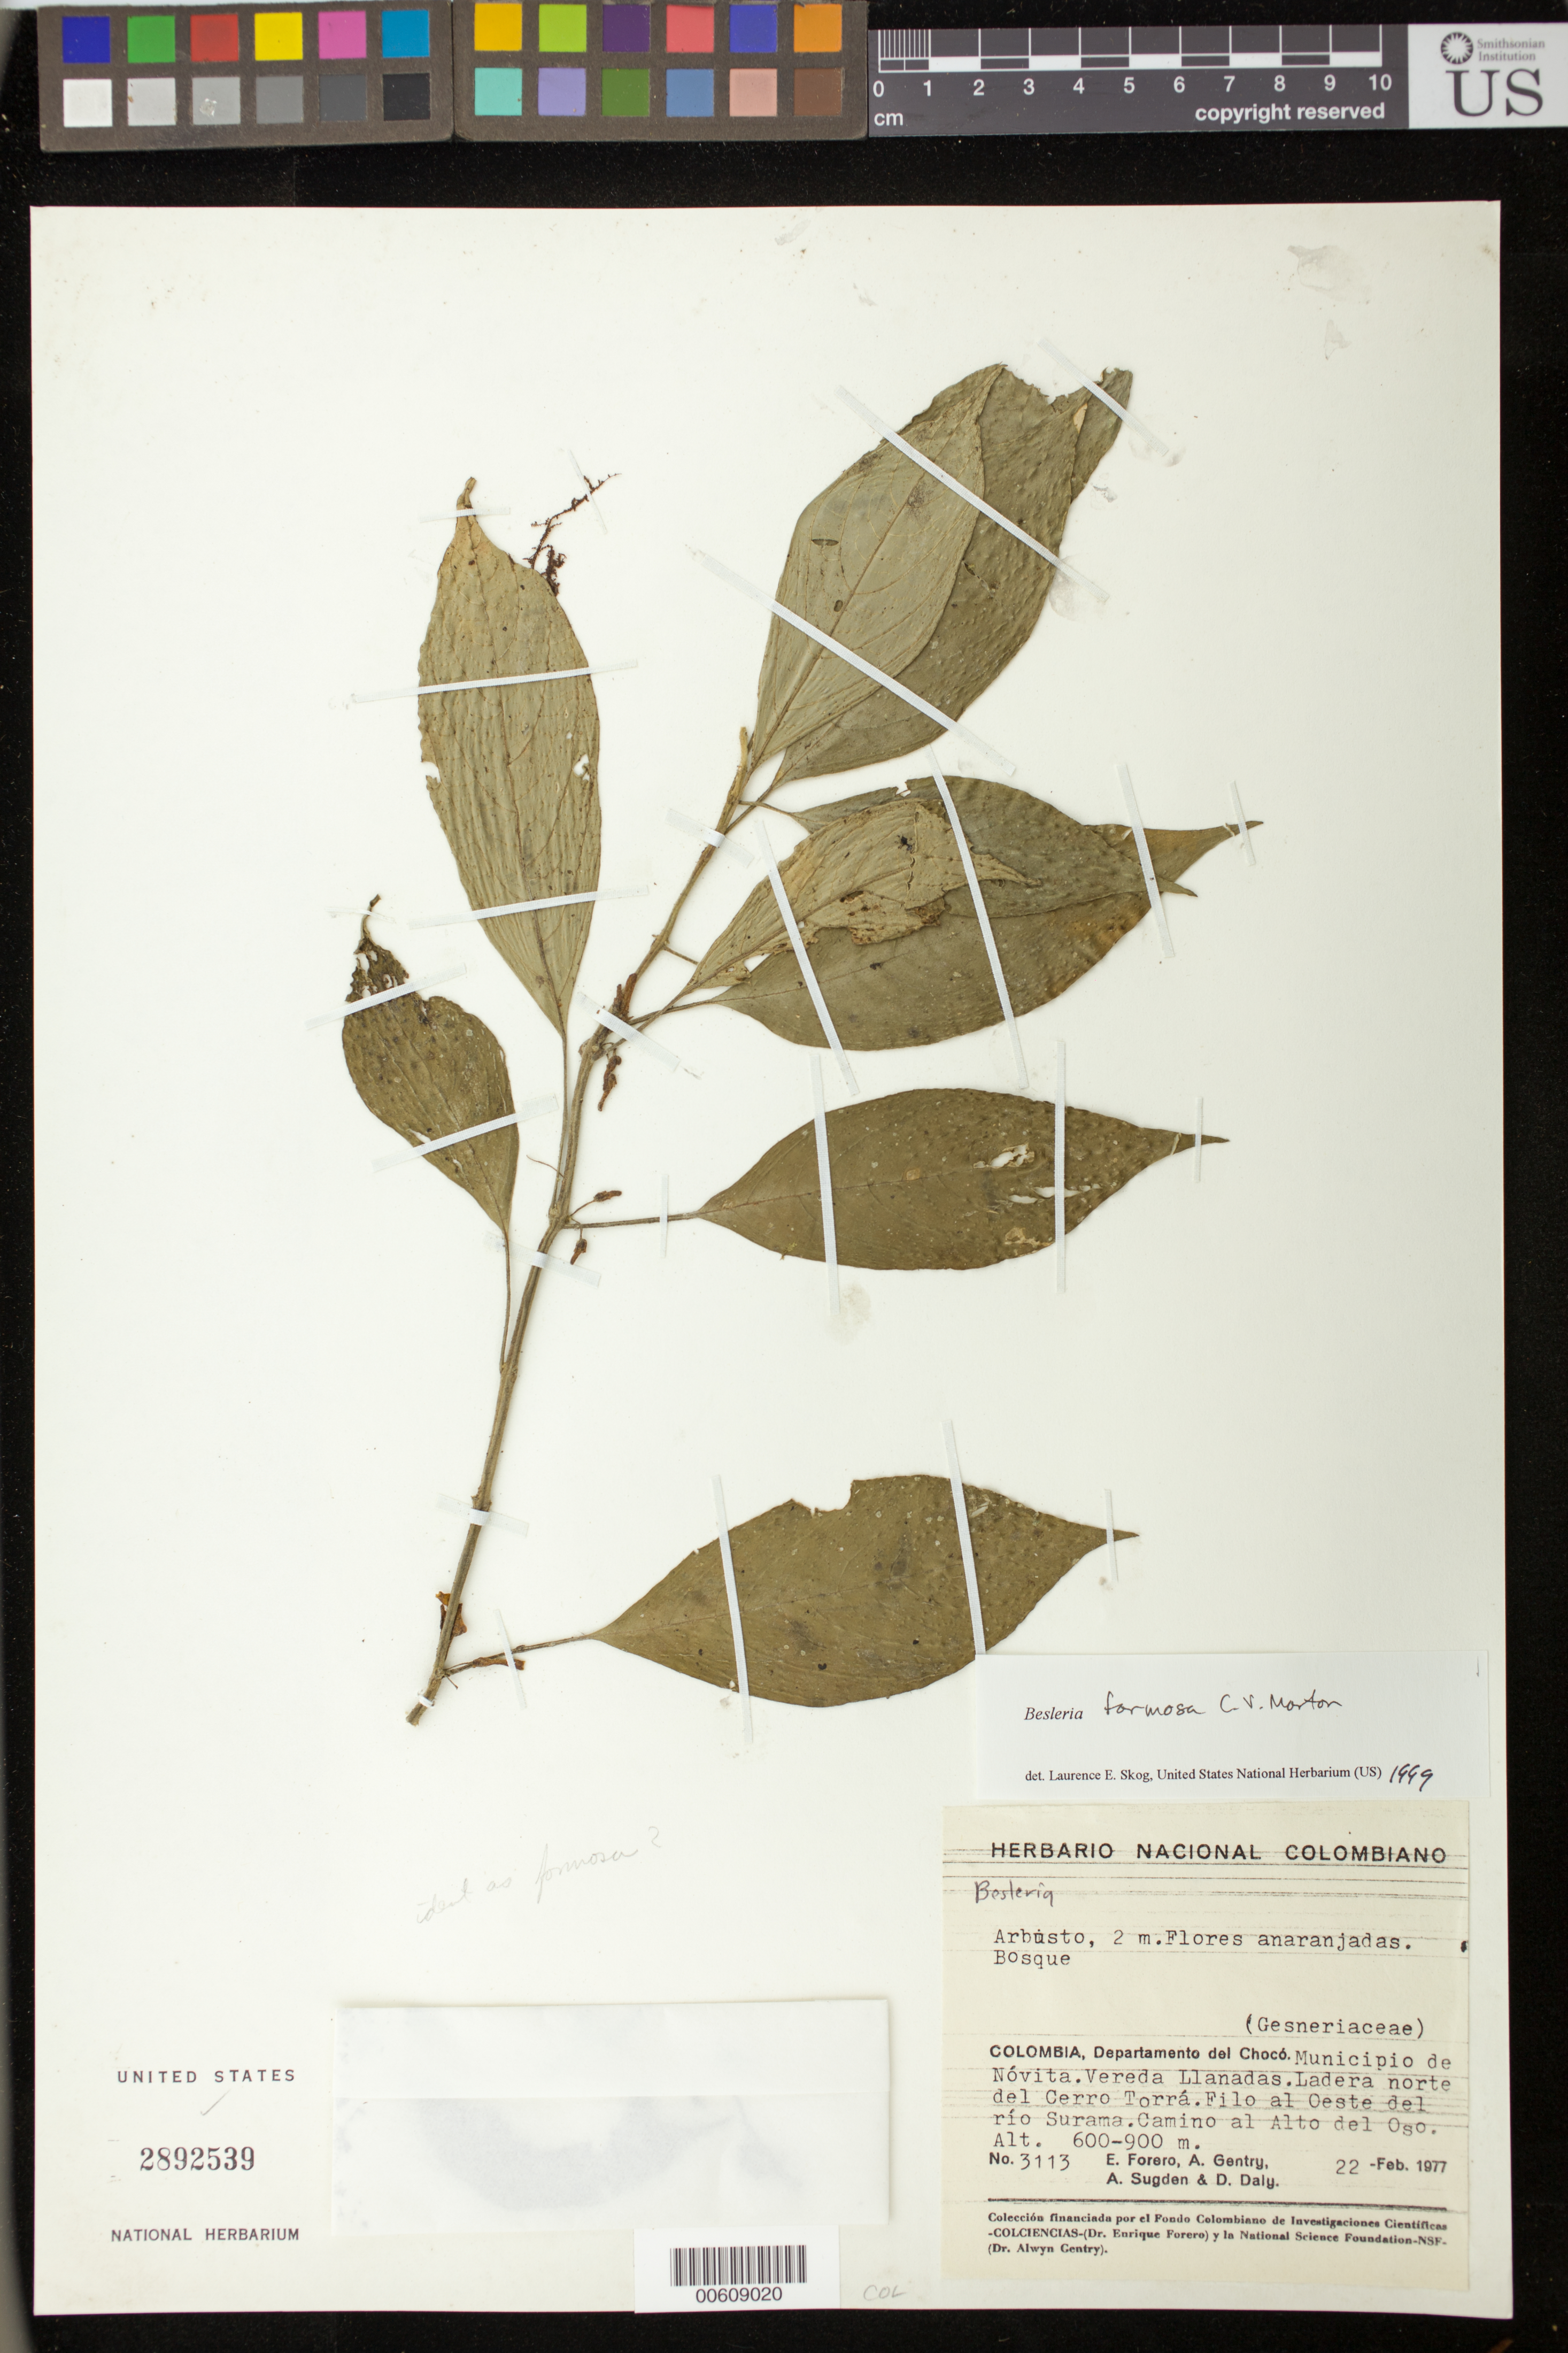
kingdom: Plantae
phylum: Tracheophyta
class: Magnoliopsida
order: Lamiales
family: Gesneriaceae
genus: Besleria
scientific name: Besleria florida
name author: C.V. Morton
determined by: Skog, Laurence E.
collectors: E. Forero, A. H. Gentry, A. Sugden & D. C. Daly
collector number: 3113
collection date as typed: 22 Feb 1977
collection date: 1977-02-22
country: Colombia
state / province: Chocó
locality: Mpio. de Nóvita; vereda Llanadas, ladera N del Cerro Torrá, filo al W del río Surama, camino al Alto del Oso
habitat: Bosque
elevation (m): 600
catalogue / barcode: US 2892539